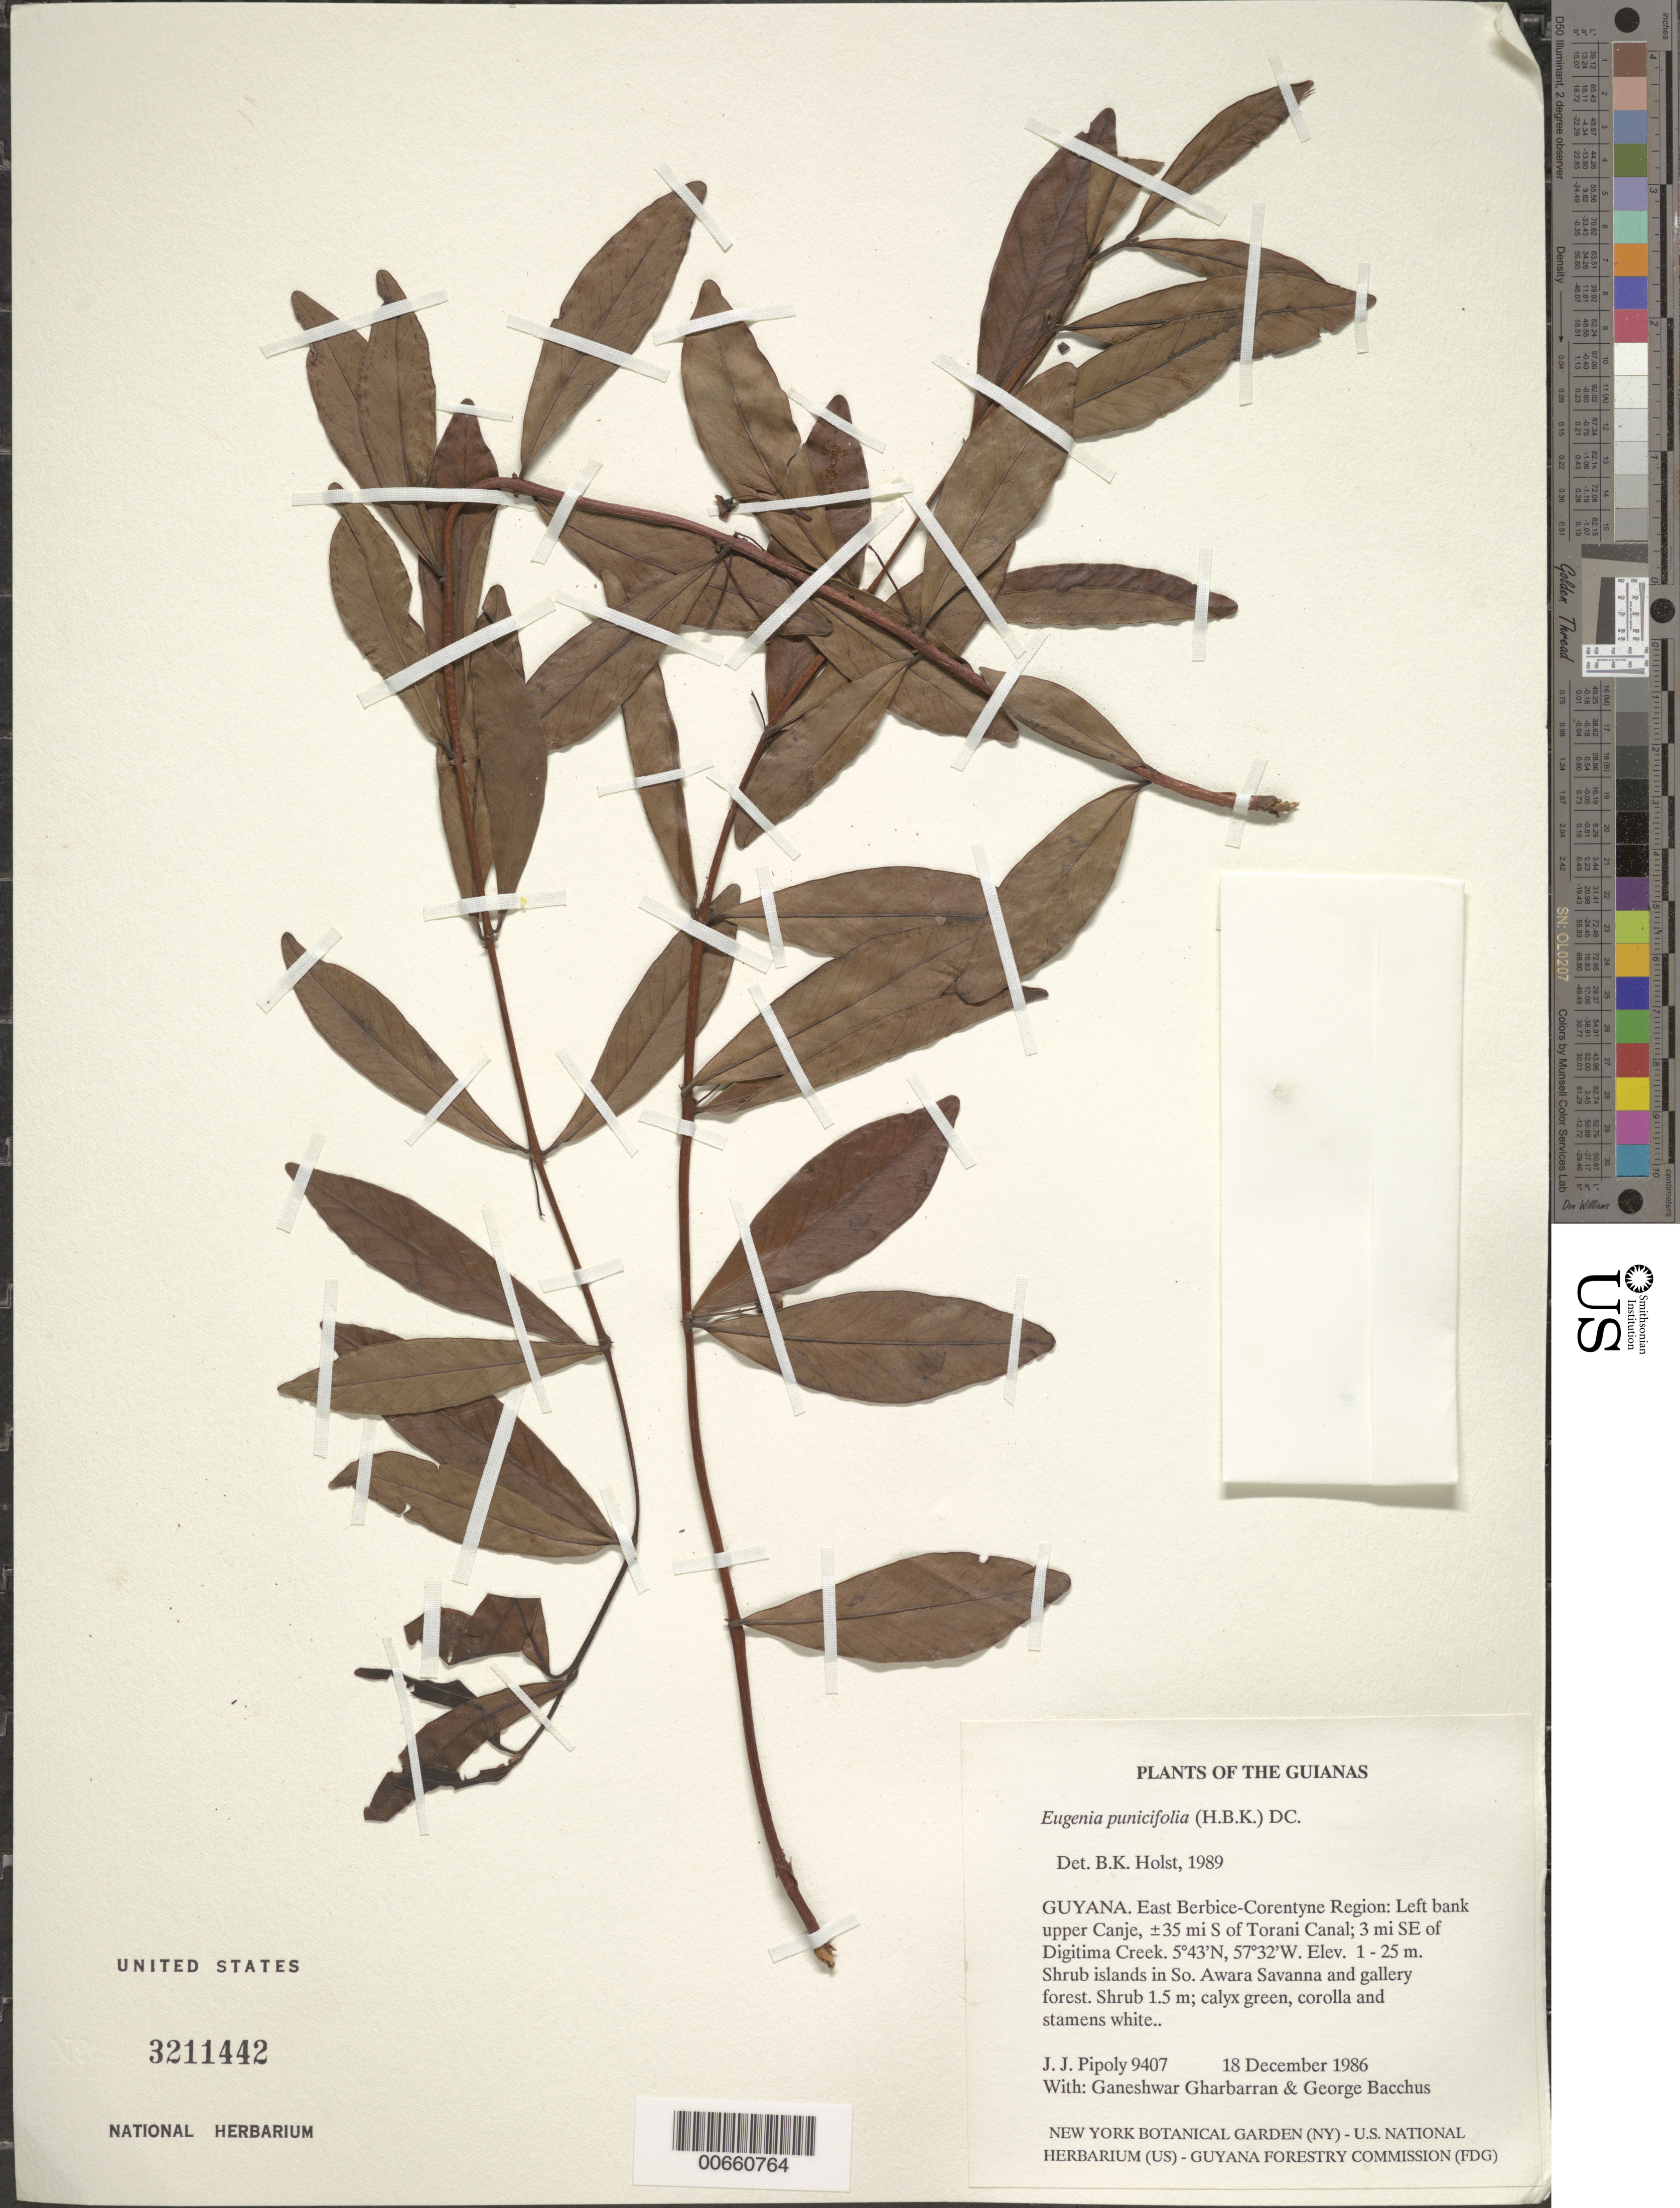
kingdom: Plantae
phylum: Tracheophyta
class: Magnoliopsida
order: Myrtales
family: Myrtaceae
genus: Eugenia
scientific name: Eugenia punicifolia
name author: (Kunth) DC.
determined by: Holst, Bruce K.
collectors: J. J. Pipoly, G. Gharbarran & G. Bacchus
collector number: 9407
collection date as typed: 18 December 1986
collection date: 1986-12-18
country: Guyana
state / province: E. Berbice-Corentyne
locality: S Awara Savanna; ±35 mi S of Torani Canal; on Canje R., 3 mi SE of Digitima Creek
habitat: Shrub islands in savanna and gallery forest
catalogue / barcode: US 3211442